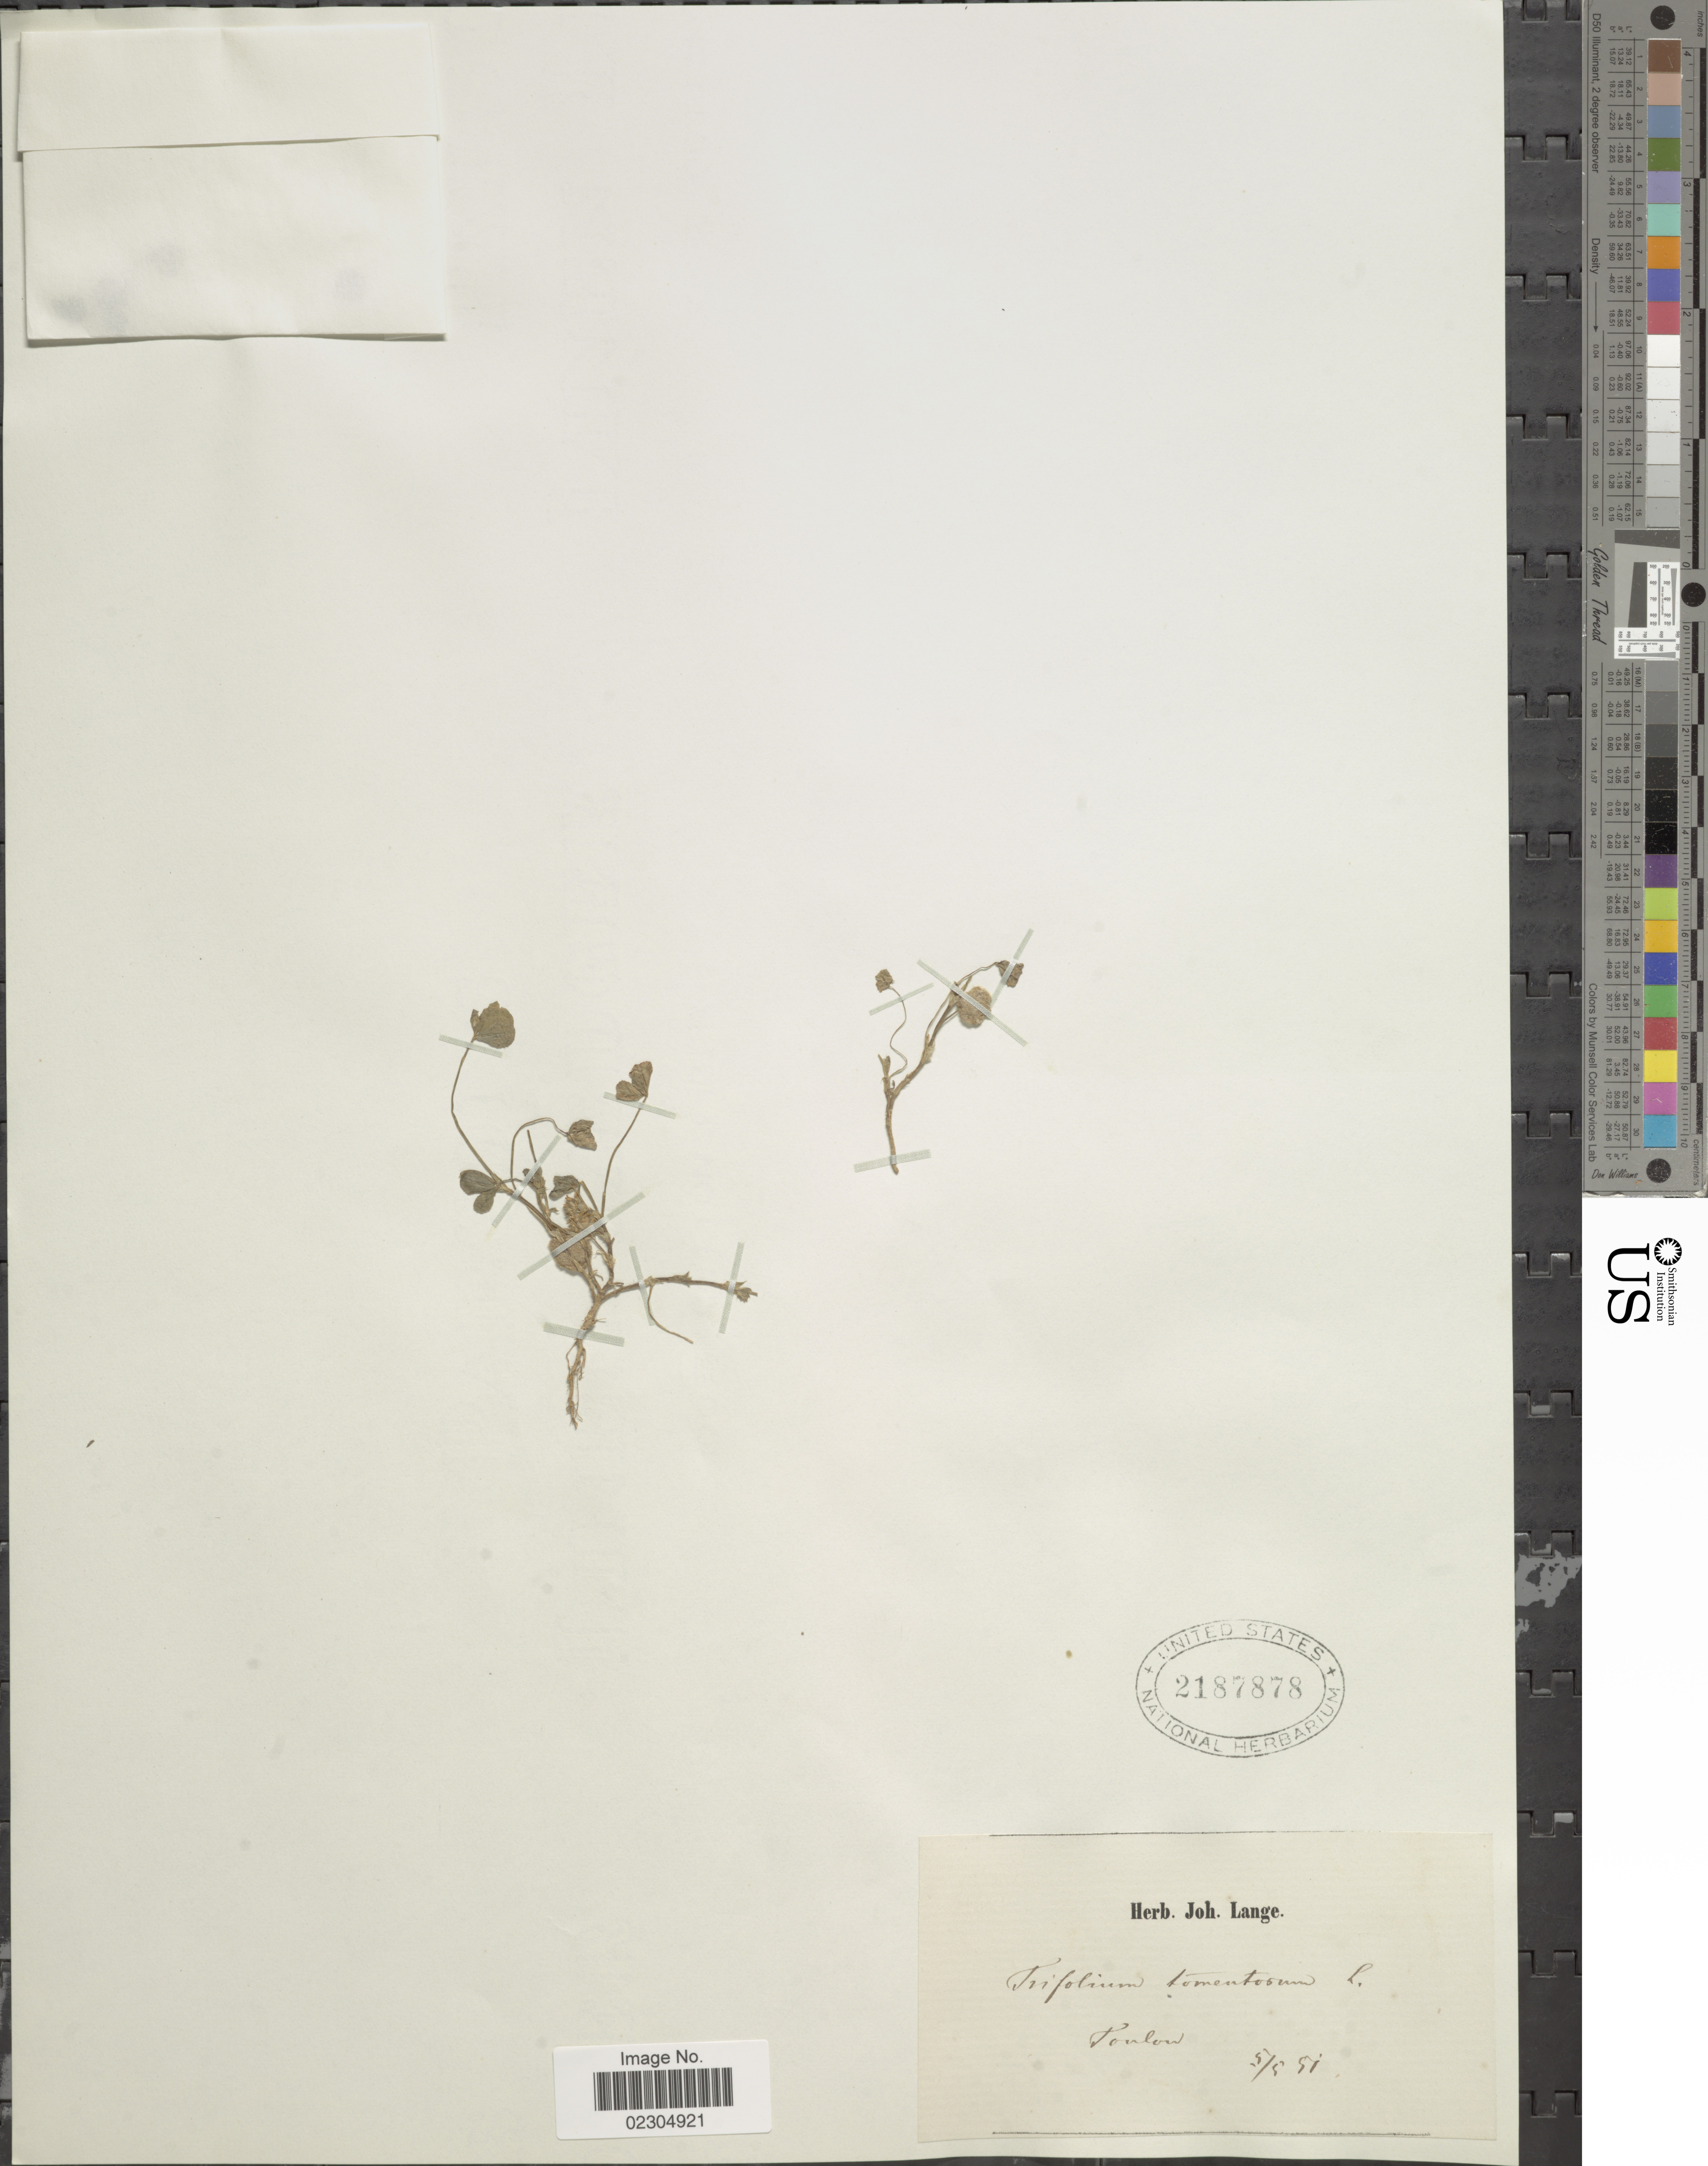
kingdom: Plantae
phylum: Tracheophyta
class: Magnoliopsida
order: Fabales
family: Fabaceae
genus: Trifolium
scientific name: Trifolium tomentosum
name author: L.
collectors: ex herb. Joh. Lange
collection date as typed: Transcribed d/m/y: 5/5/51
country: France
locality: Toulous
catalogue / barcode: US 2187878